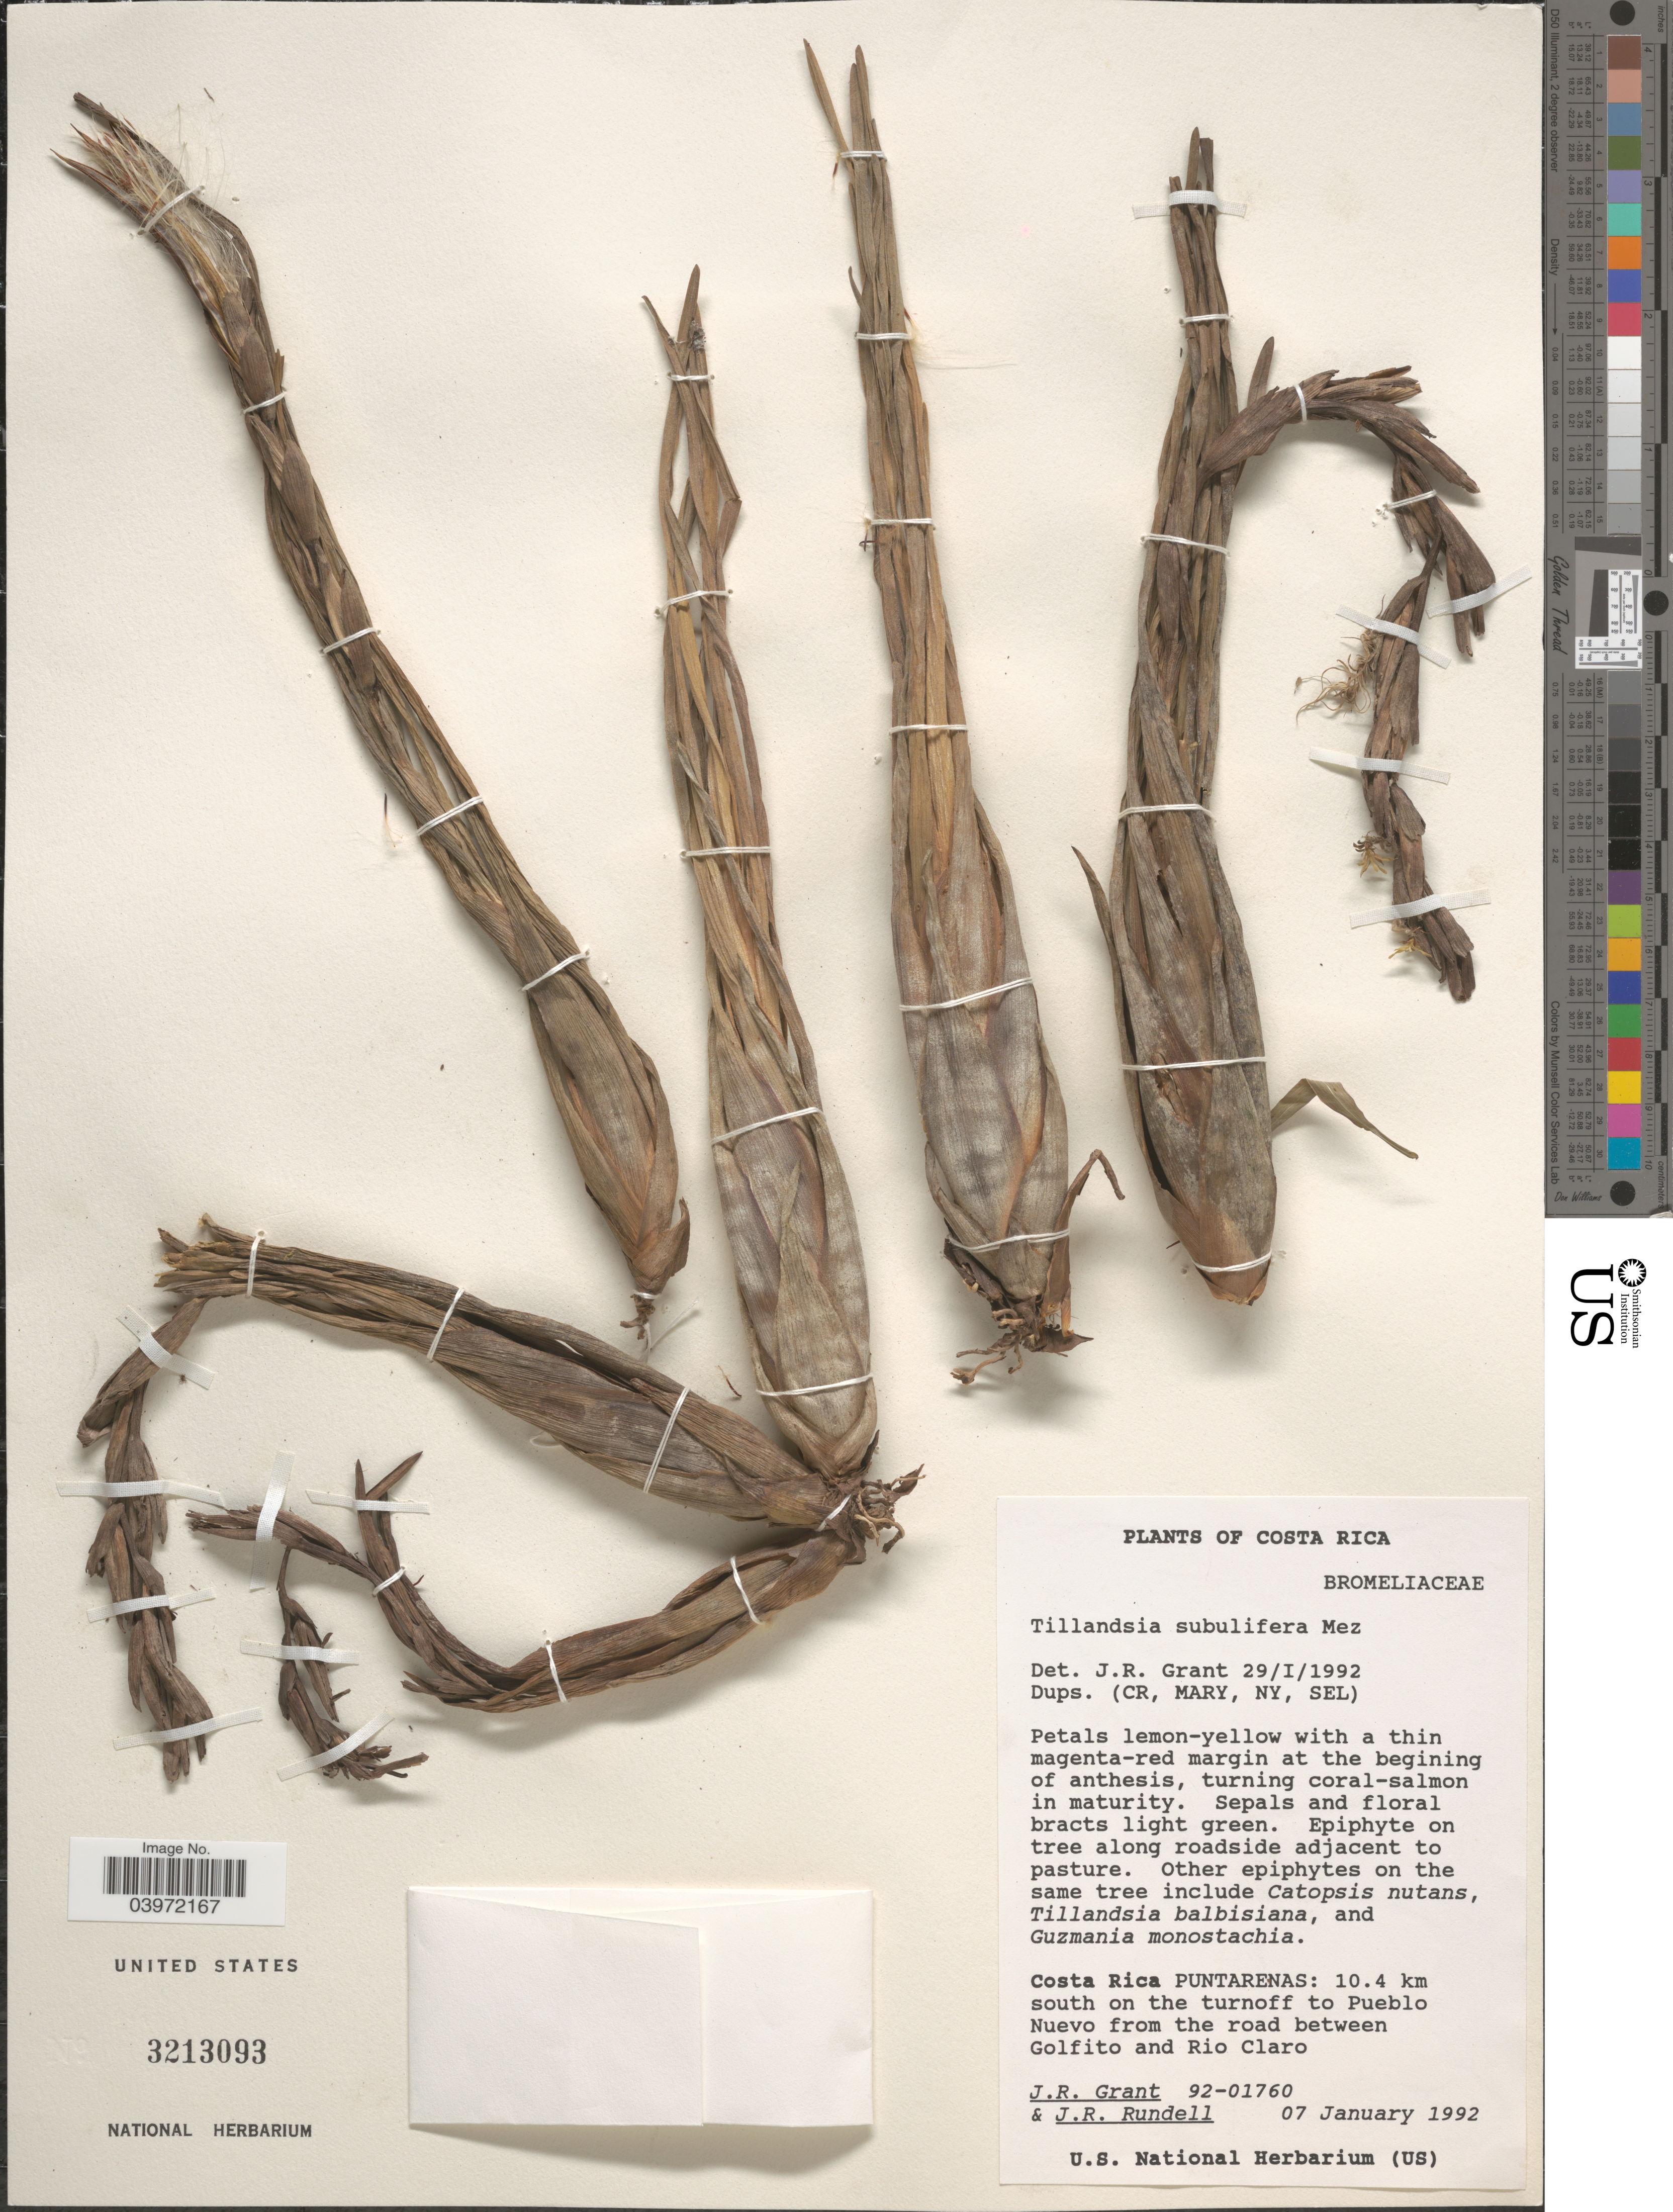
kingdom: Plantae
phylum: Tracheophyta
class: Liliopsida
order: Poales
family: Bromeliaceae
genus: Tillandsia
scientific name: Tillandsia subulifera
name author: Mez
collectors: J. Grant & J. R. Rundell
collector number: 92-01760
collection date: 1992-01-07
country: Costa Rica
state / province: Puntarenas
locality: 10.4 km south on the turnoff to Pueblo Nuevo from the road between Golfito and Rio Claro.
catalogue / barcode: US 3213093